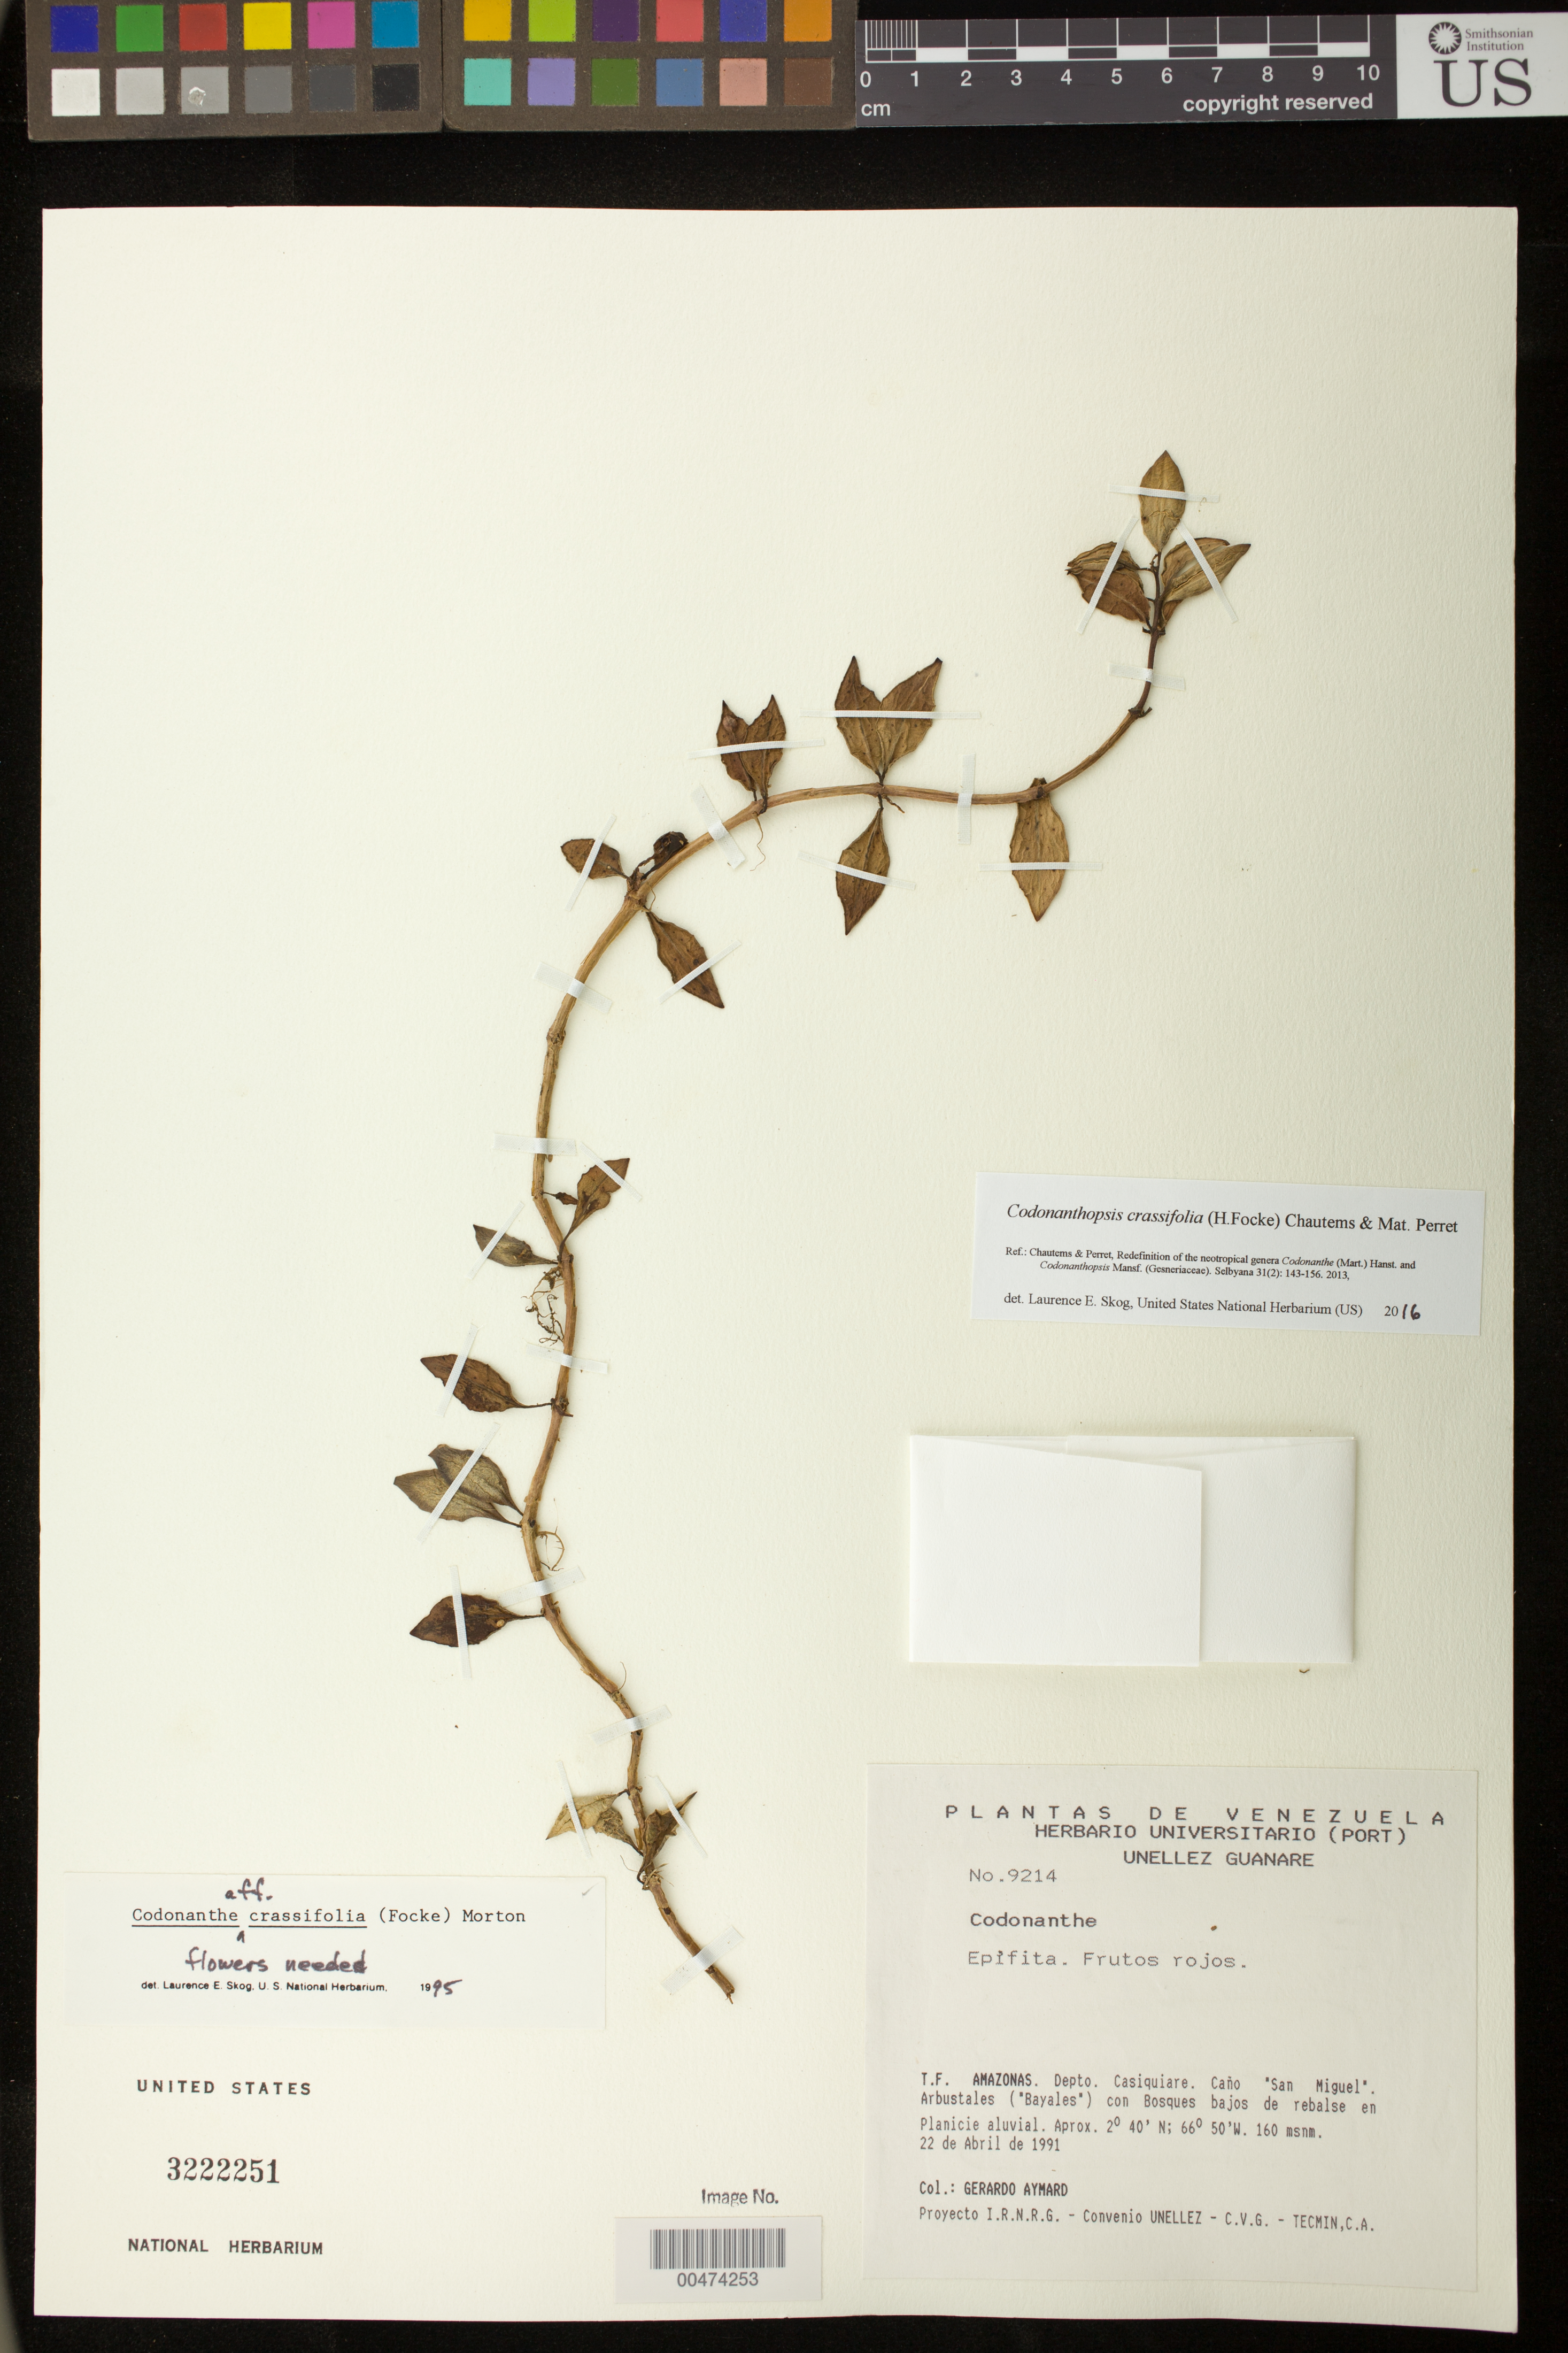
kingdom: Plantae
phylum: Tracheophyta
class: Magnoliopsida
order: Lamiales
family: Gesneriaceae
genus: Codonanthopsis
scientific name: Codonanthopsis crassifolia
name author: (H. Focke) Chautems & Mat.Perret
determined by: Skog, Laurence E.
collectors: G. A. Aymard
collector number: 9214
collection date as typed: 22 Apr 1991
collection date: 1991-04-22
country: Venezuela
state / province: Amazonas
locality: Casiquiare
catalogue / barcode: US 3222251